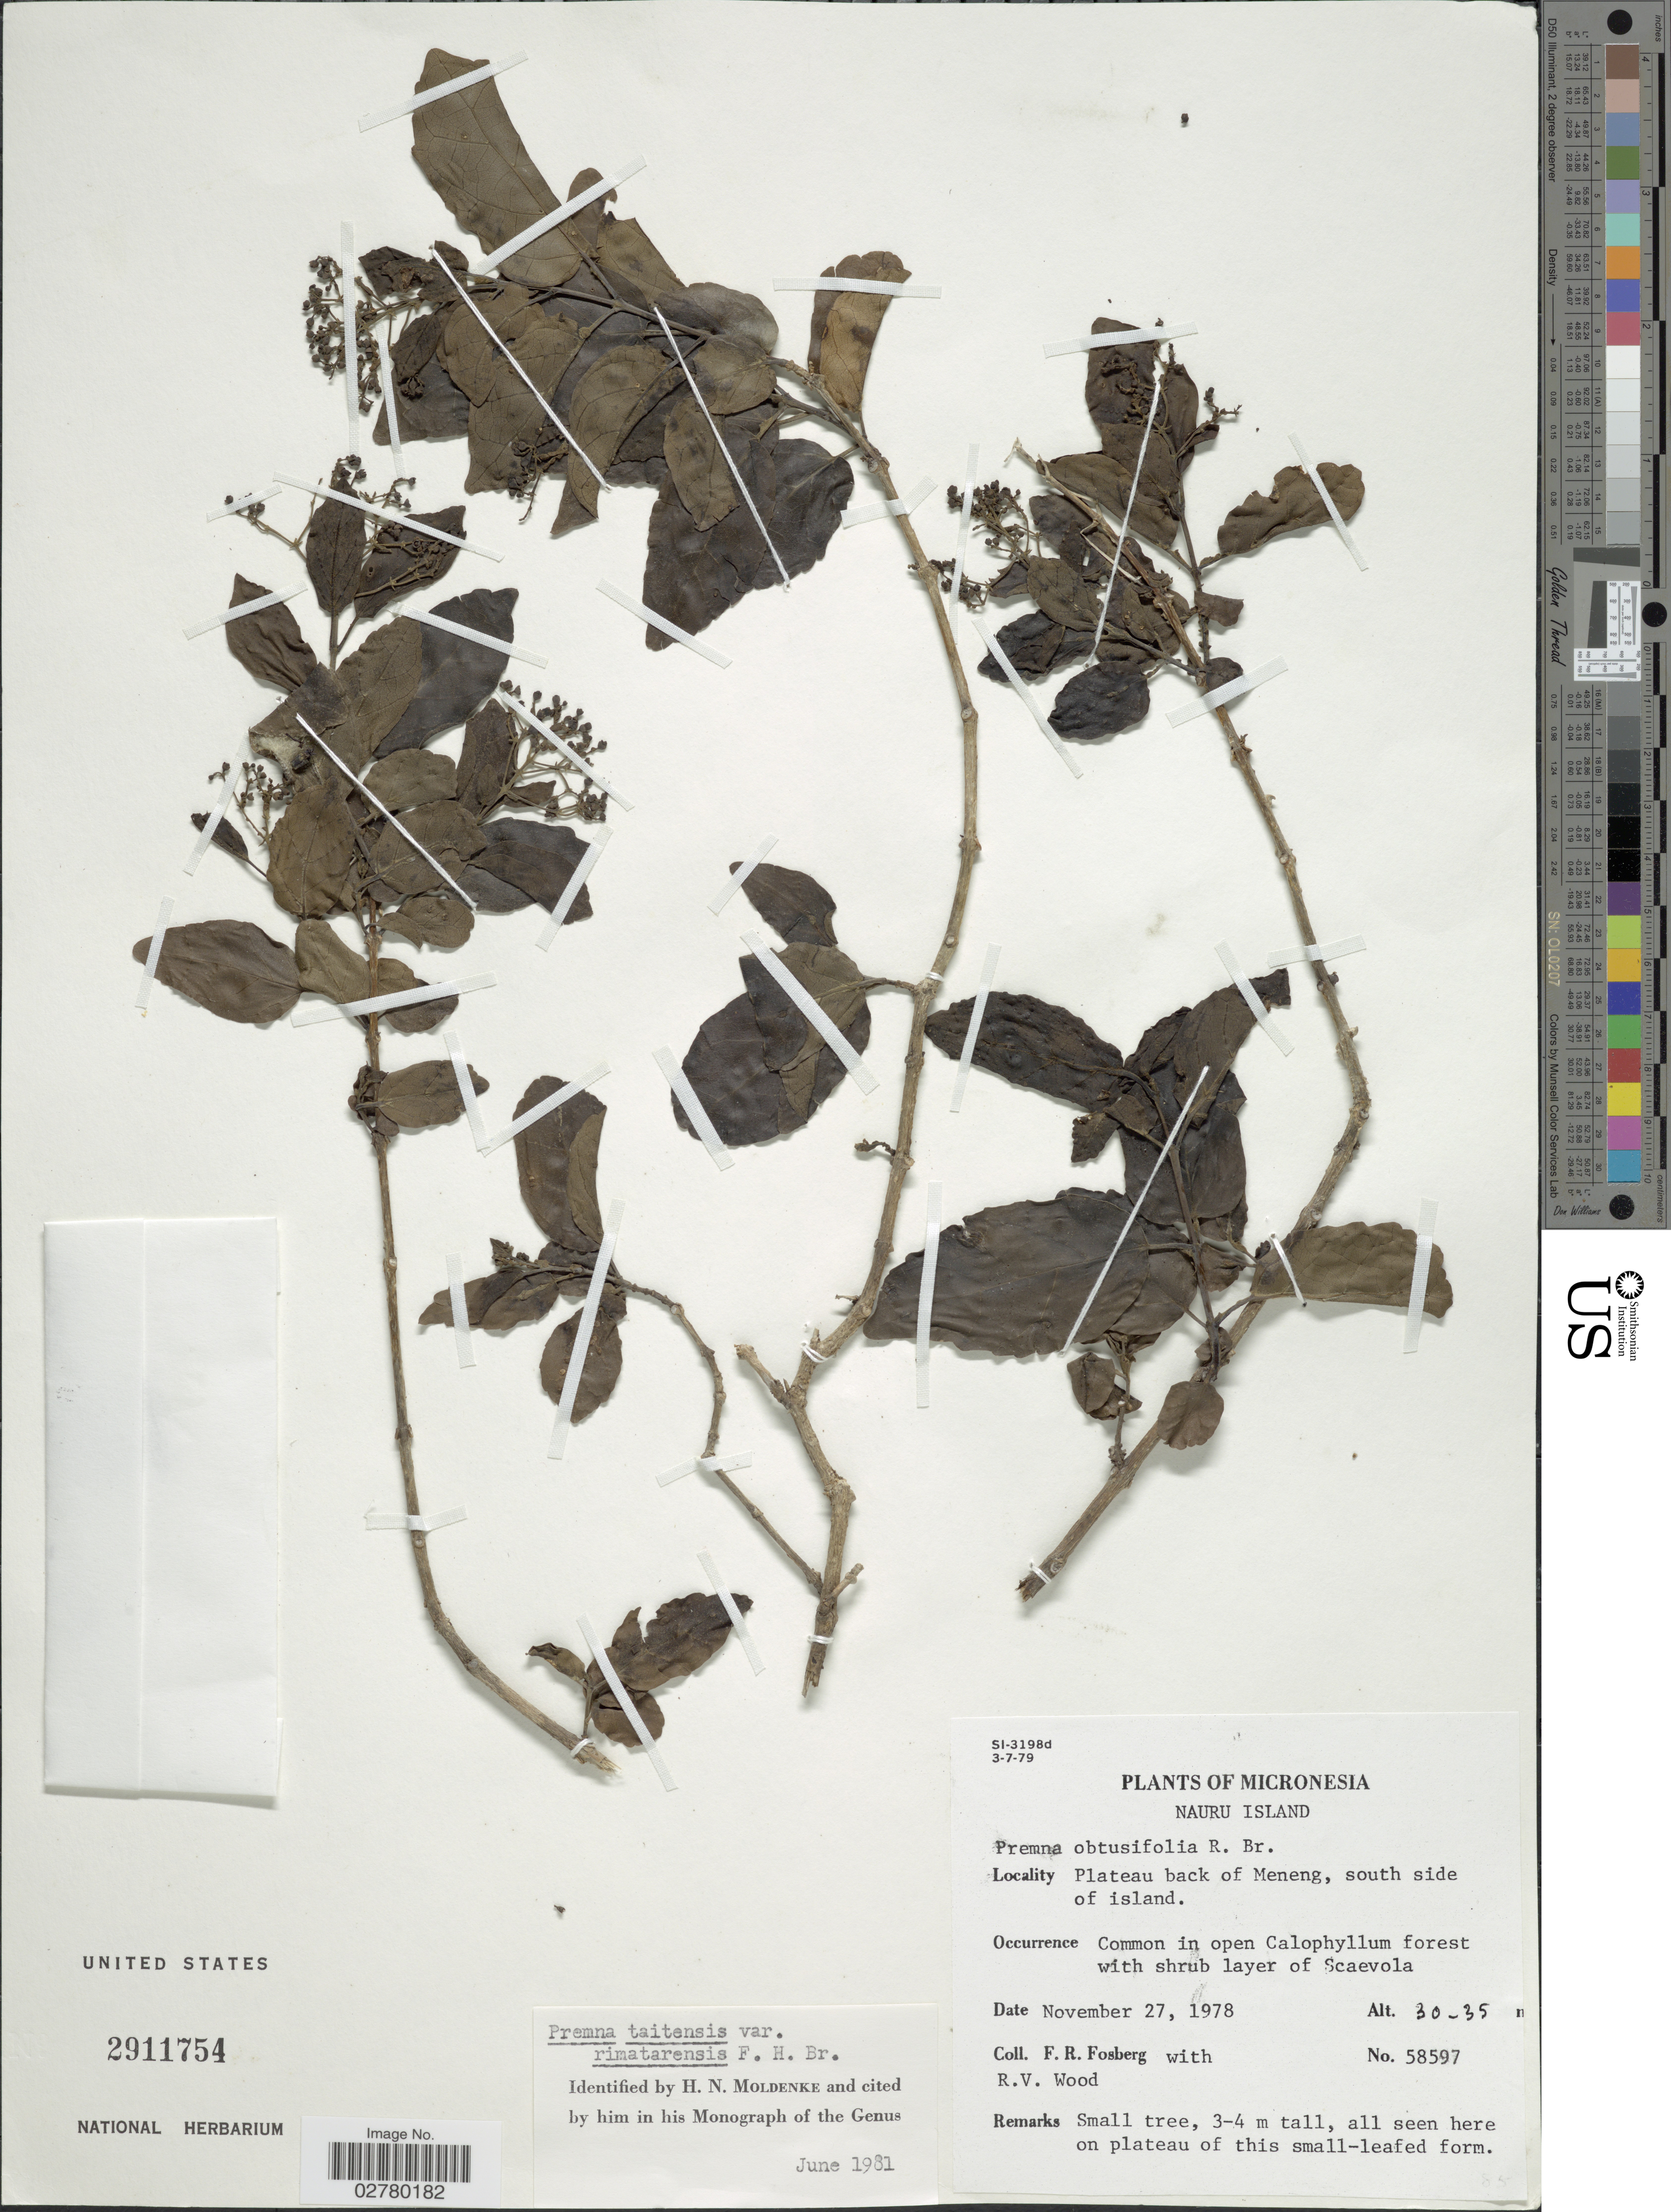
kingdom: Plantae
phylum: Tracheophyta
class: Magnoliopsida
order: Lamiales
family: Lamiaceae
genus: Premna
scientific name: Premna taitensis var. rimatarensis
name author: F. Br.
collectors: F. R. Fosberg & R. Wood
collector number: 58597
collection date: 1978-11-27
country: Nauru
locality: Micronesia. Nauru Island. Plateau back of Meneng, south side of island.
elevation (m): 30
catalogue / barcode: US 2911754